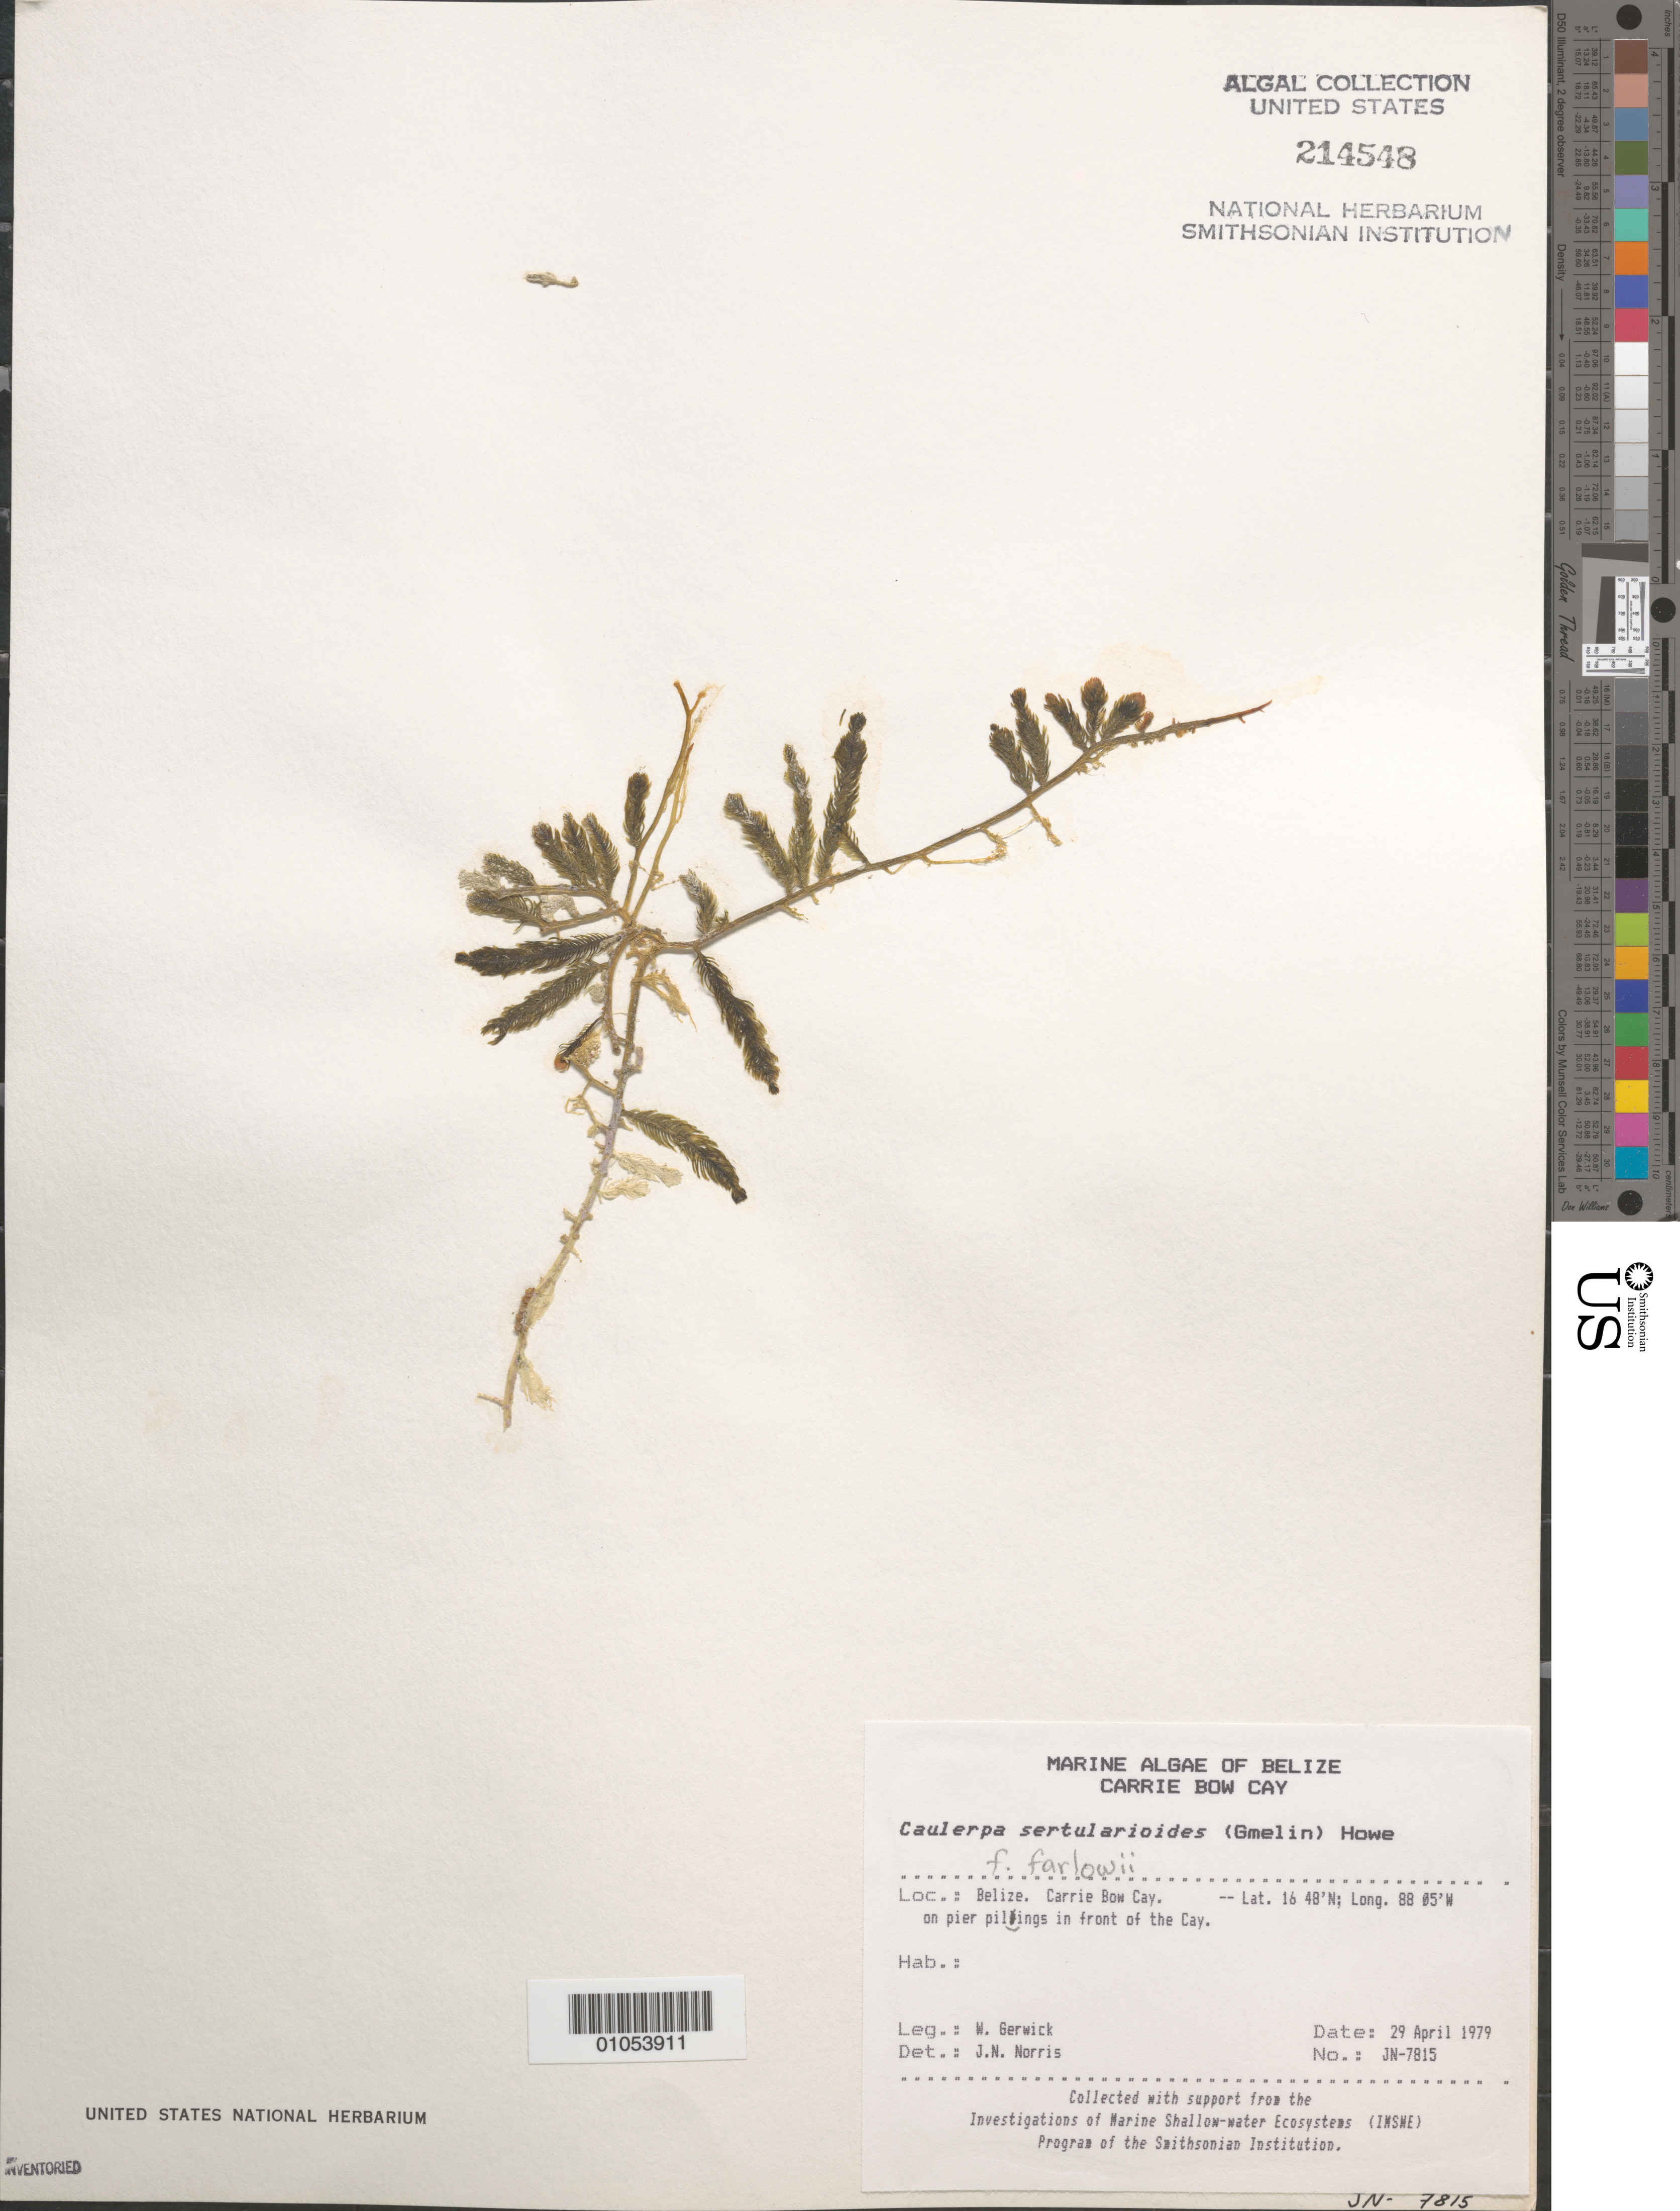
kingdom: Plantae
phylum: Chlorophyta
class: Ulvophyceae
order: Bryopsidales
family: Caulerpaceae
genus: Caulerpa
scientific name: Caulerpa sertularioides f. farlowii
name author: (Weber Bosse) Børgesen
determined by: Norris, James N.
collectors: W. Gerwick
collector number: JN-7815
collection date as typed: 29 Apr 1979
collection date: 1979-04-29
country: Belize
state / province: Stann Creek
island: Carrie Bow Cay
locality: On pier pilings in front of the cay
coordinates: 16 48'N, 88 05'W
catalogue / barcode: US 214548